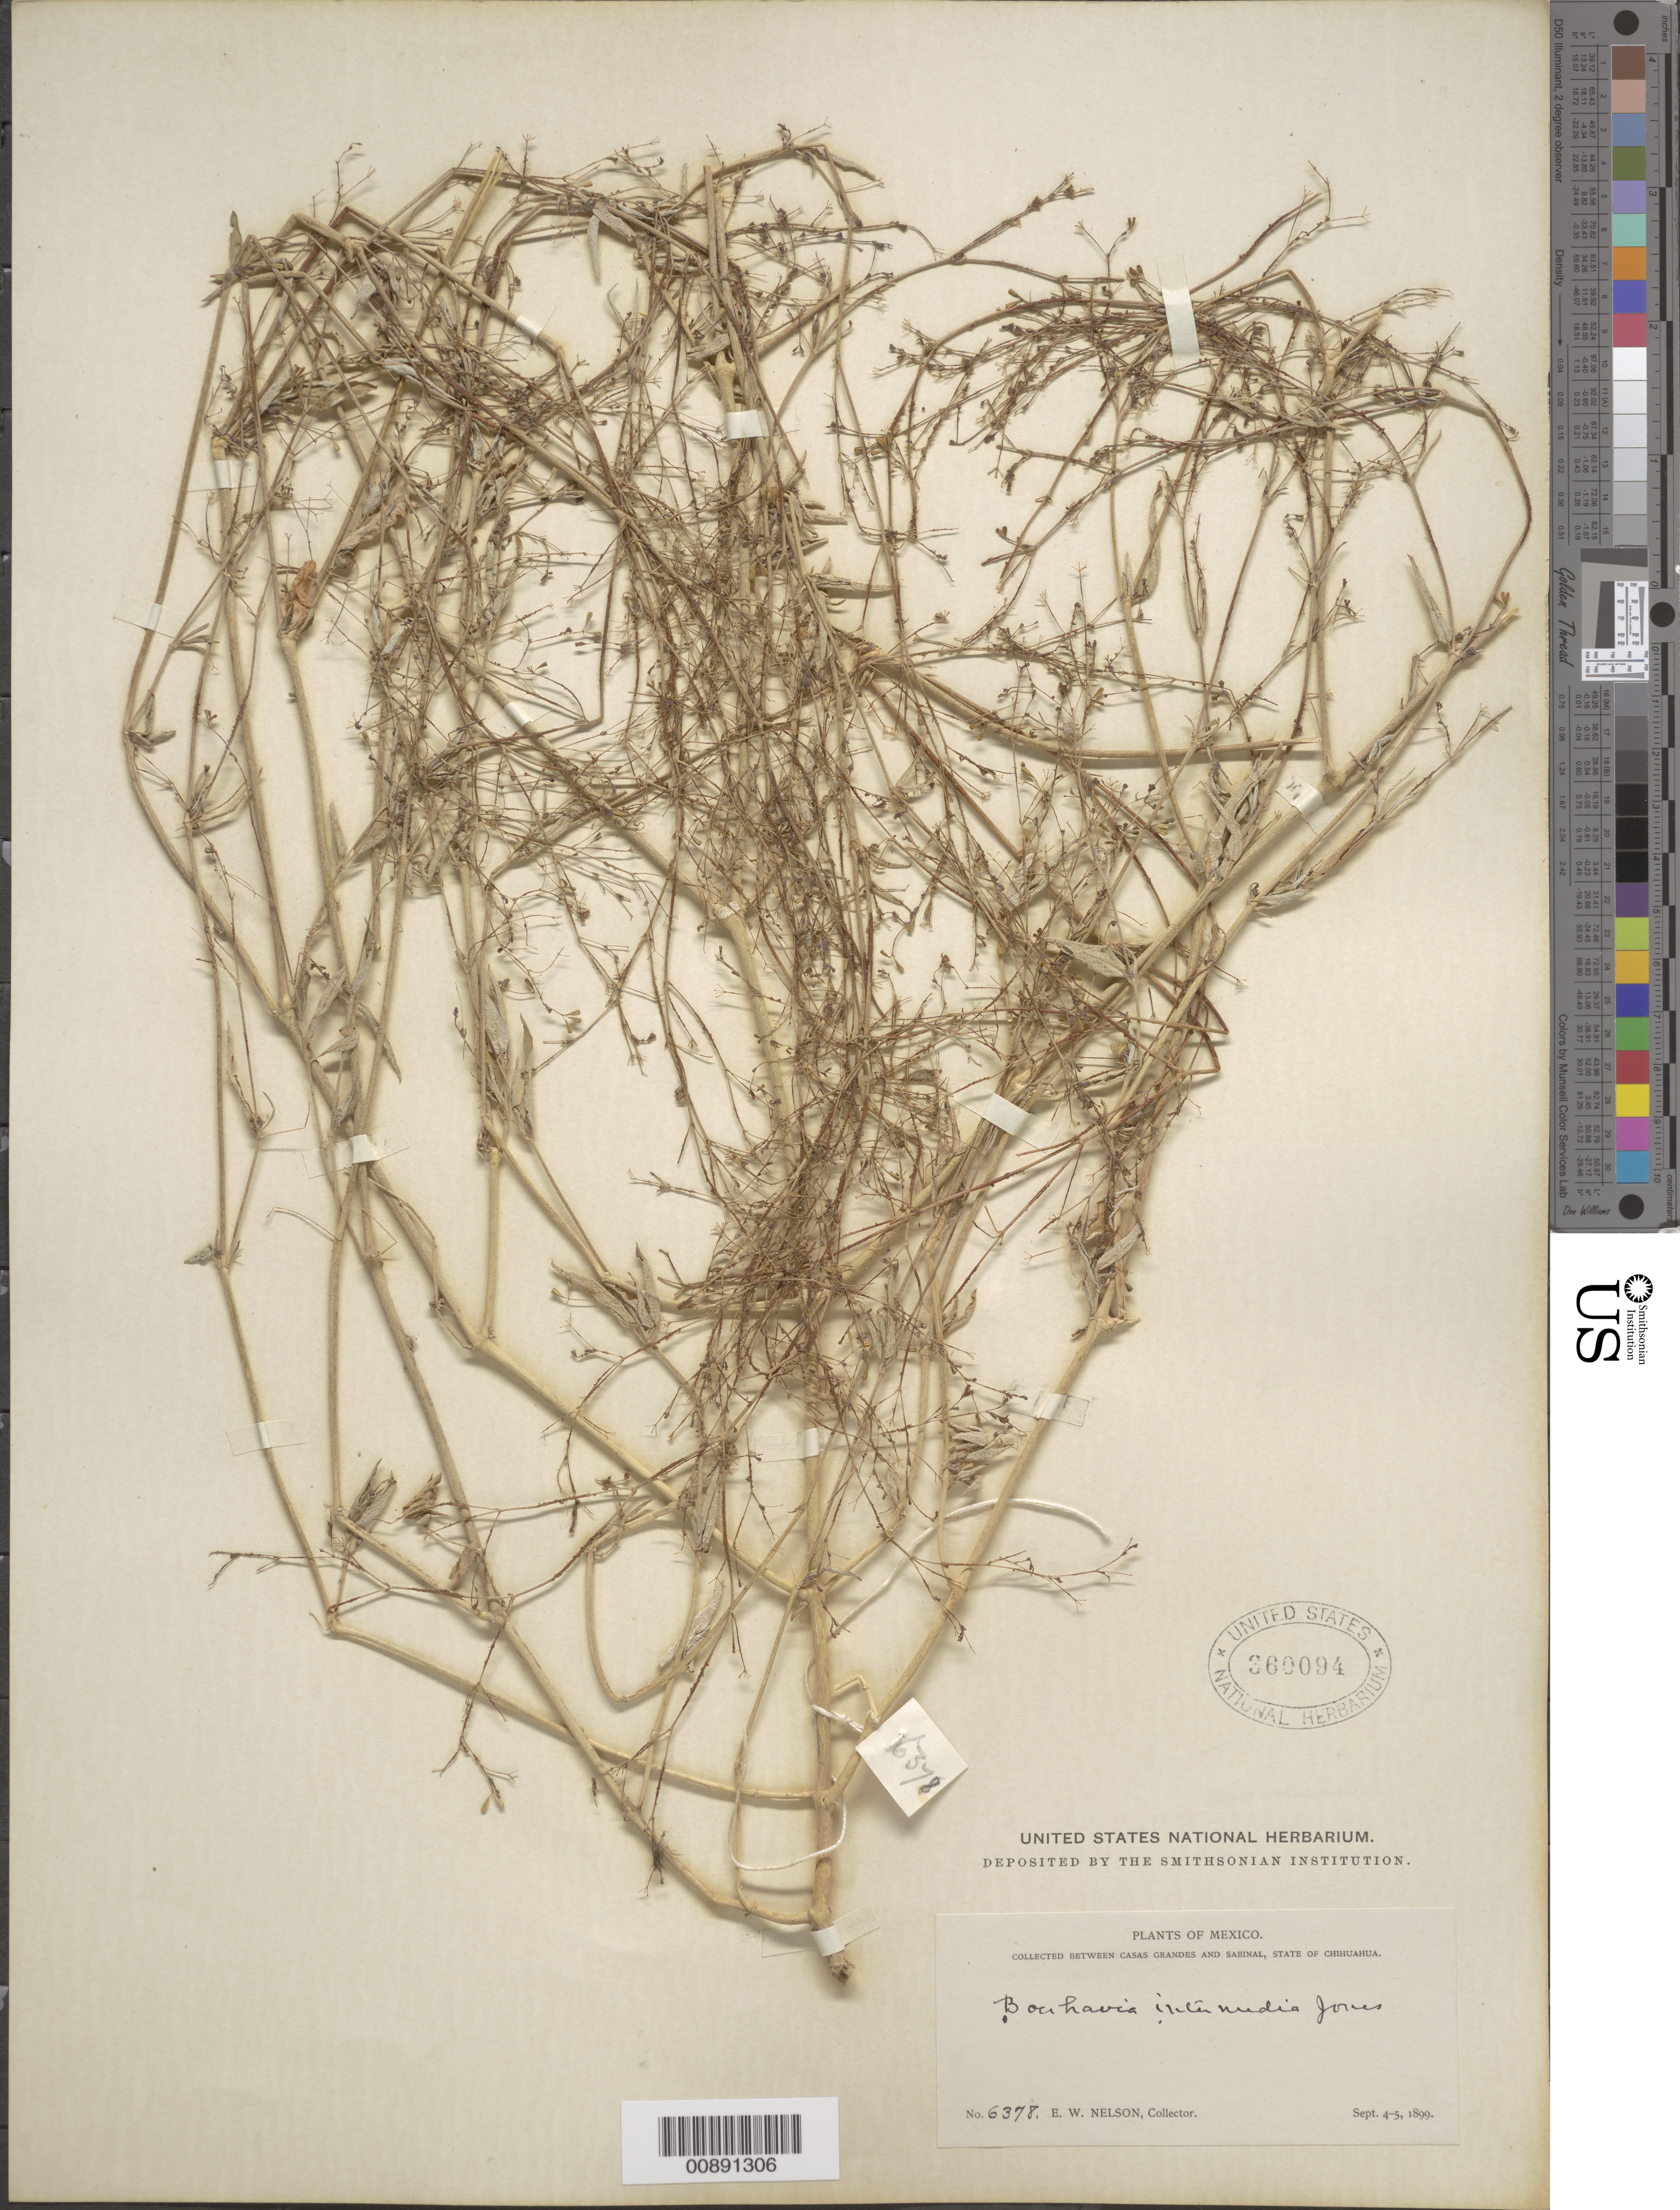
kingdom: Plantae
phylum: Tracheophyta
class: Magnoliopsida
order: Caryophyllales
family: Nyctaginaceae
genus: Boerhavia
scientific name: Boerhavia intermedia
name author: M.E. Jones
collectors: E. W. Nelson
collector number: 6378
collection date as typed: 04 Sep 1899 to 05 Sep 1899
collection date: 1899-09-04/1899-09-05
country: Mexico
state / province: Chihuahua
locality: Between Casas Grandes and Sabinal, Chihuahua.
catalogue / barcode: US 360094